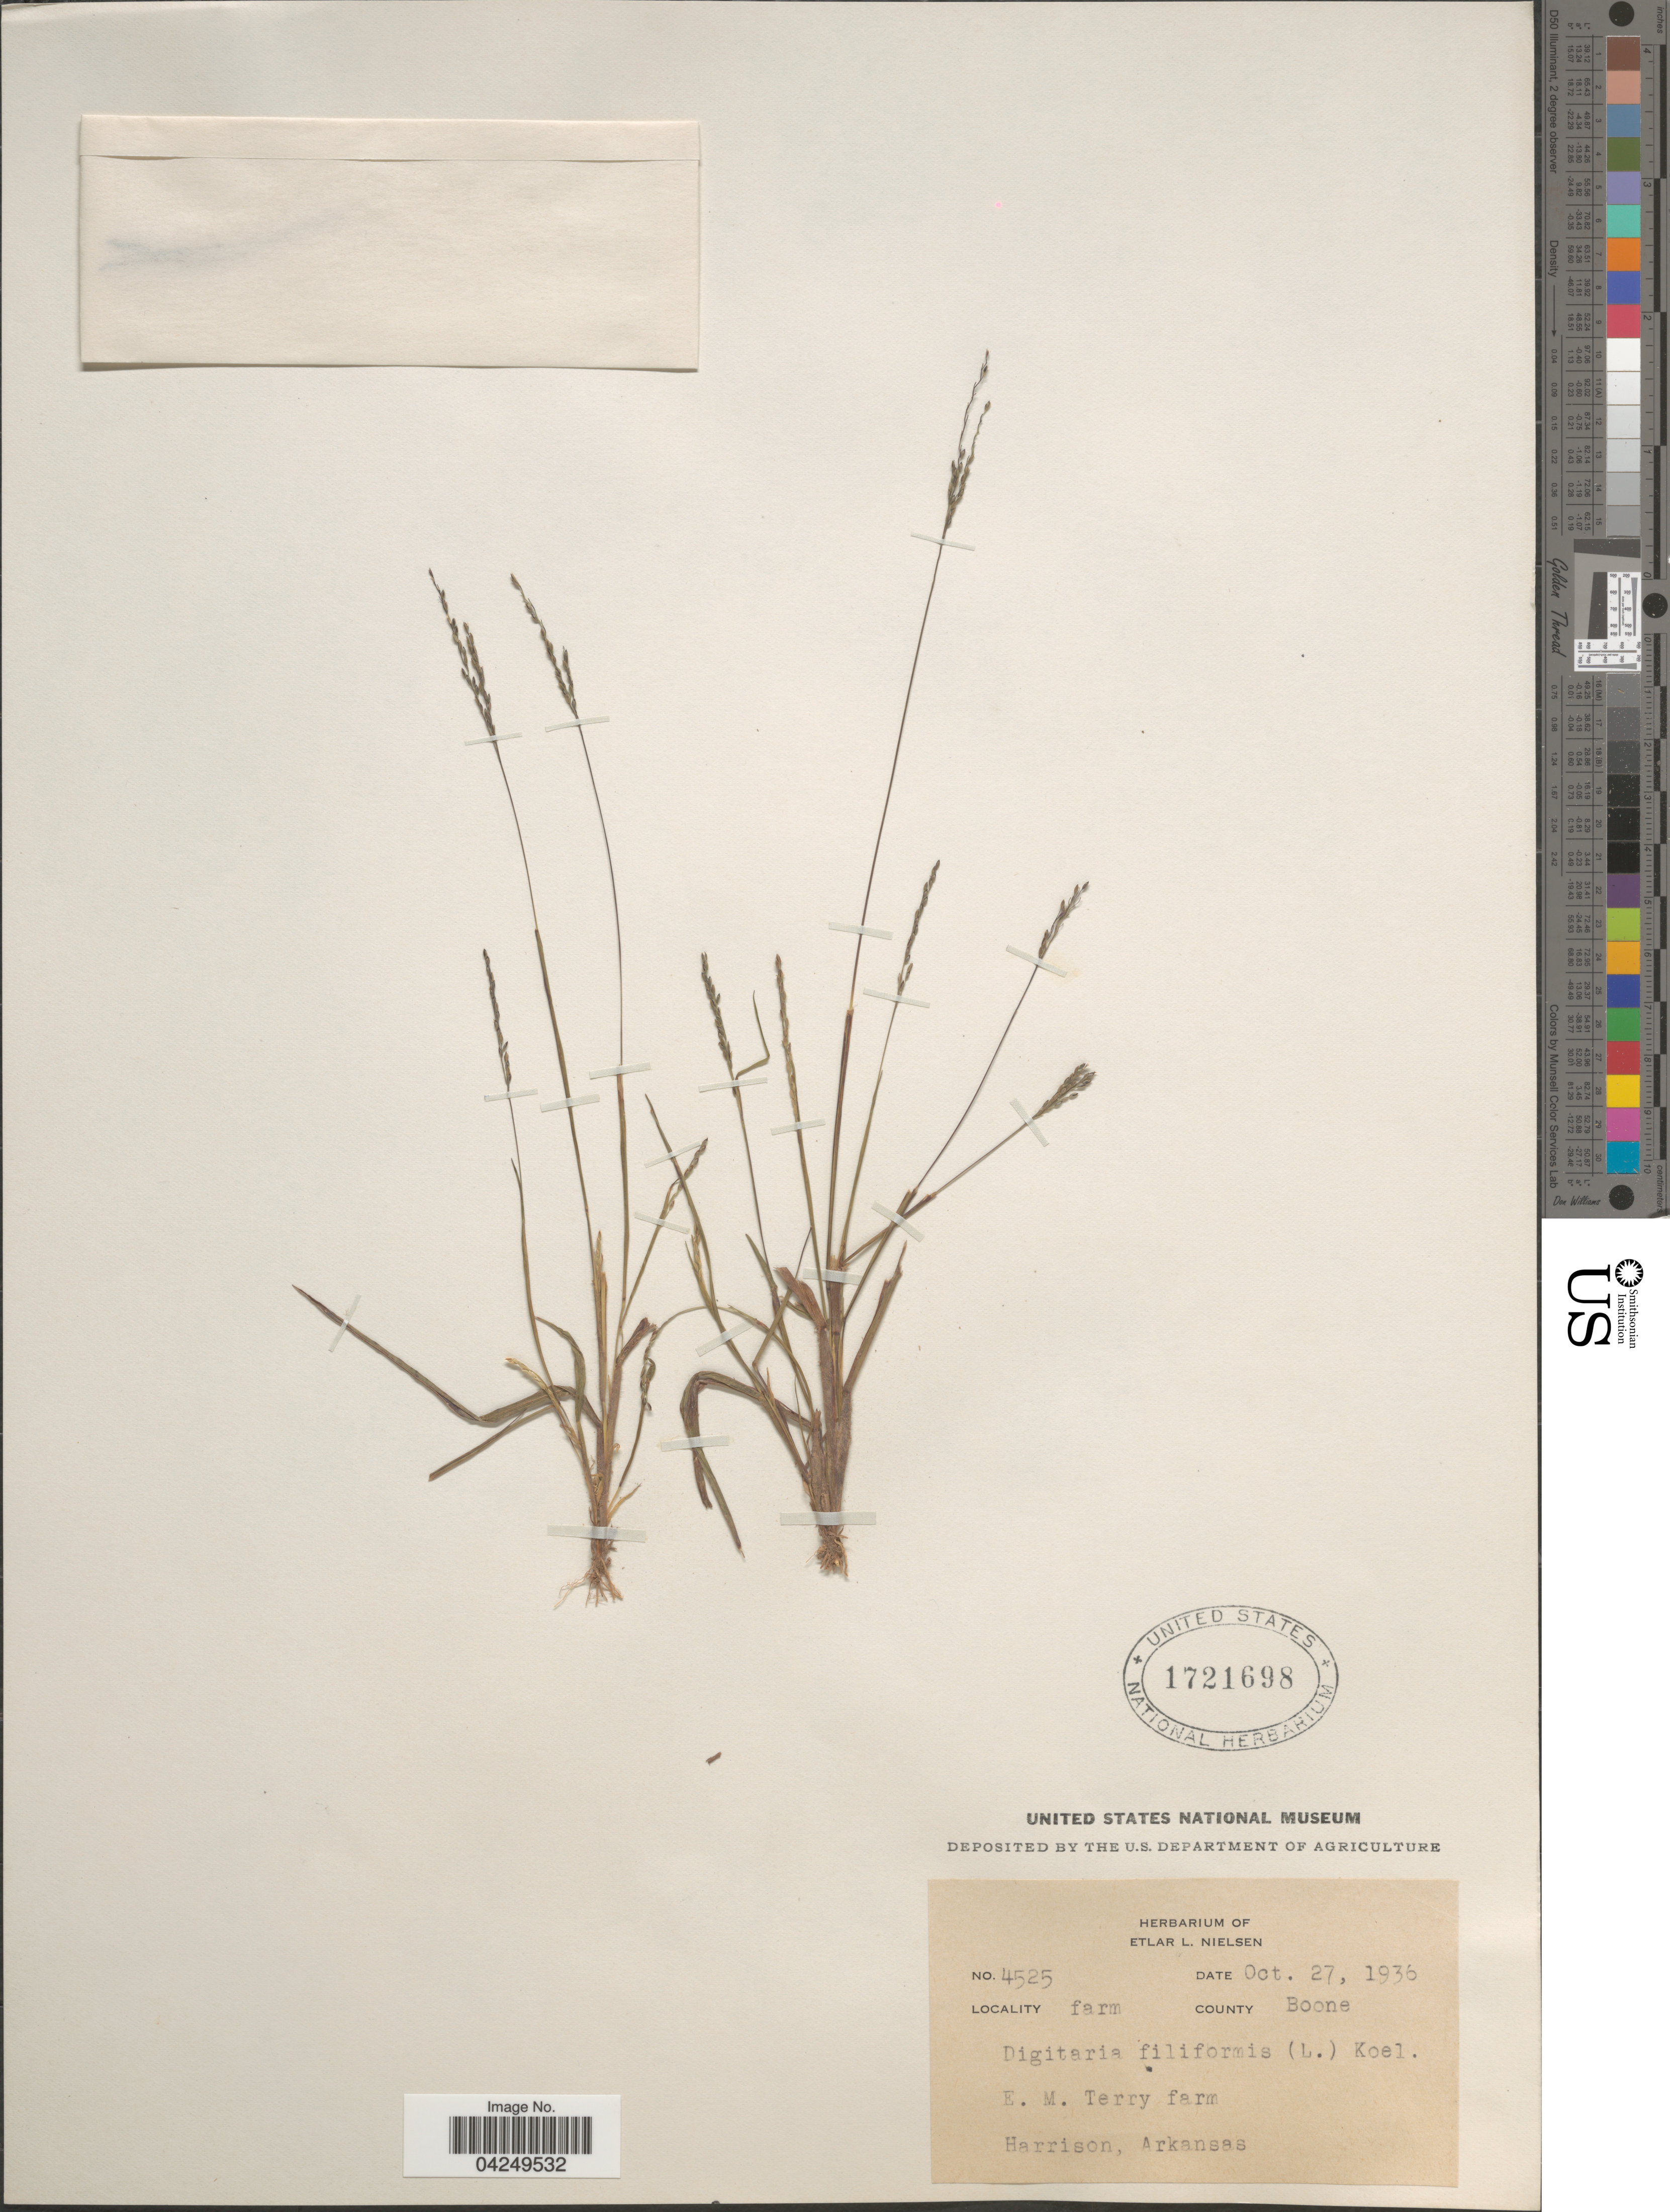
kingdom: Plantae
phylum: Tracheophyta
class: Liliopsida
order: Poales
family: Poaceae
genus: Digitaria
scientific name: Digitaria filiformis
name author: (L.) Koeler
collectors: Ex herb. of Etlar L. Nielsen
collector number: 4525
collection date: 1936-10-27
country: United States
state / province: Arkansas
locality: Farm. County Boone. E. M. Terry farm. Harrison.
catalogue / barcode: US 1721698